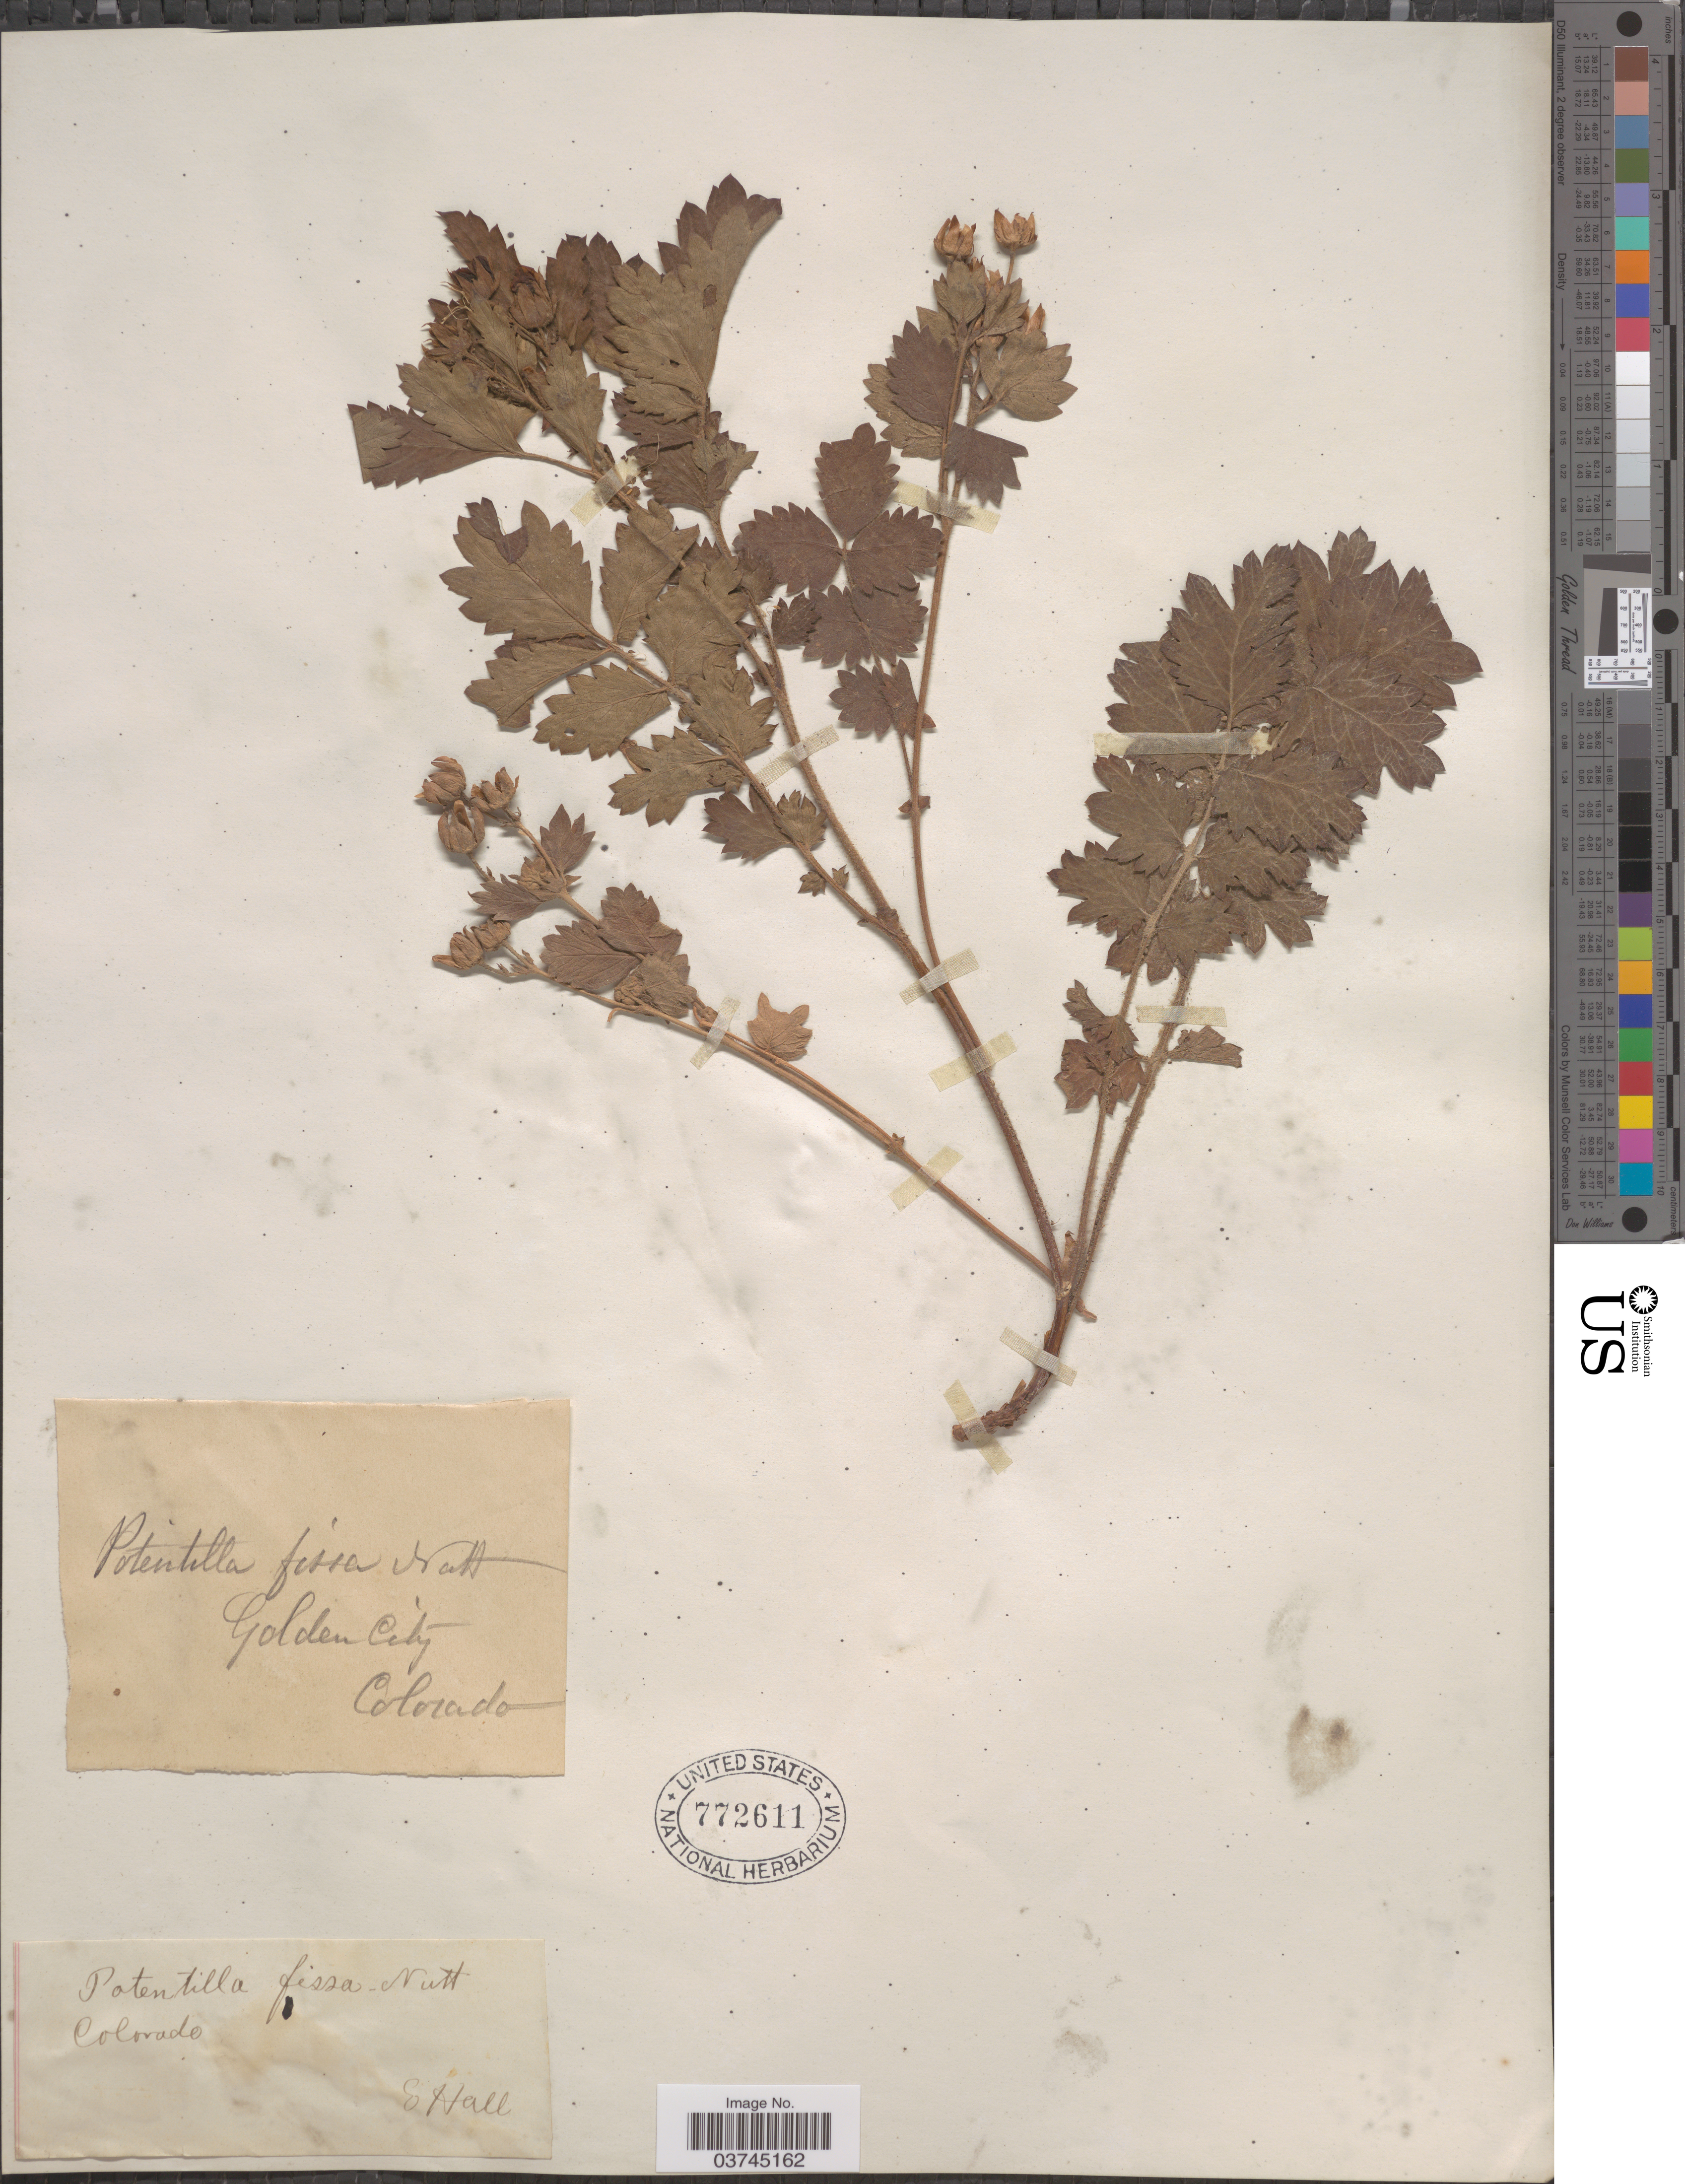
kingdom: Plantae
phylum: Tracheophyta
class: Magnoliopsida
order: Rosales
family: Rosaceae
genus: Drymocallis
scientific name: Drymocallis fissa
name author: (Nutt.) Rydb.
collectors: E. Hall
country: United States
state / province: Colorado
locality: Golden City.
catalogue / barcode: US 772611